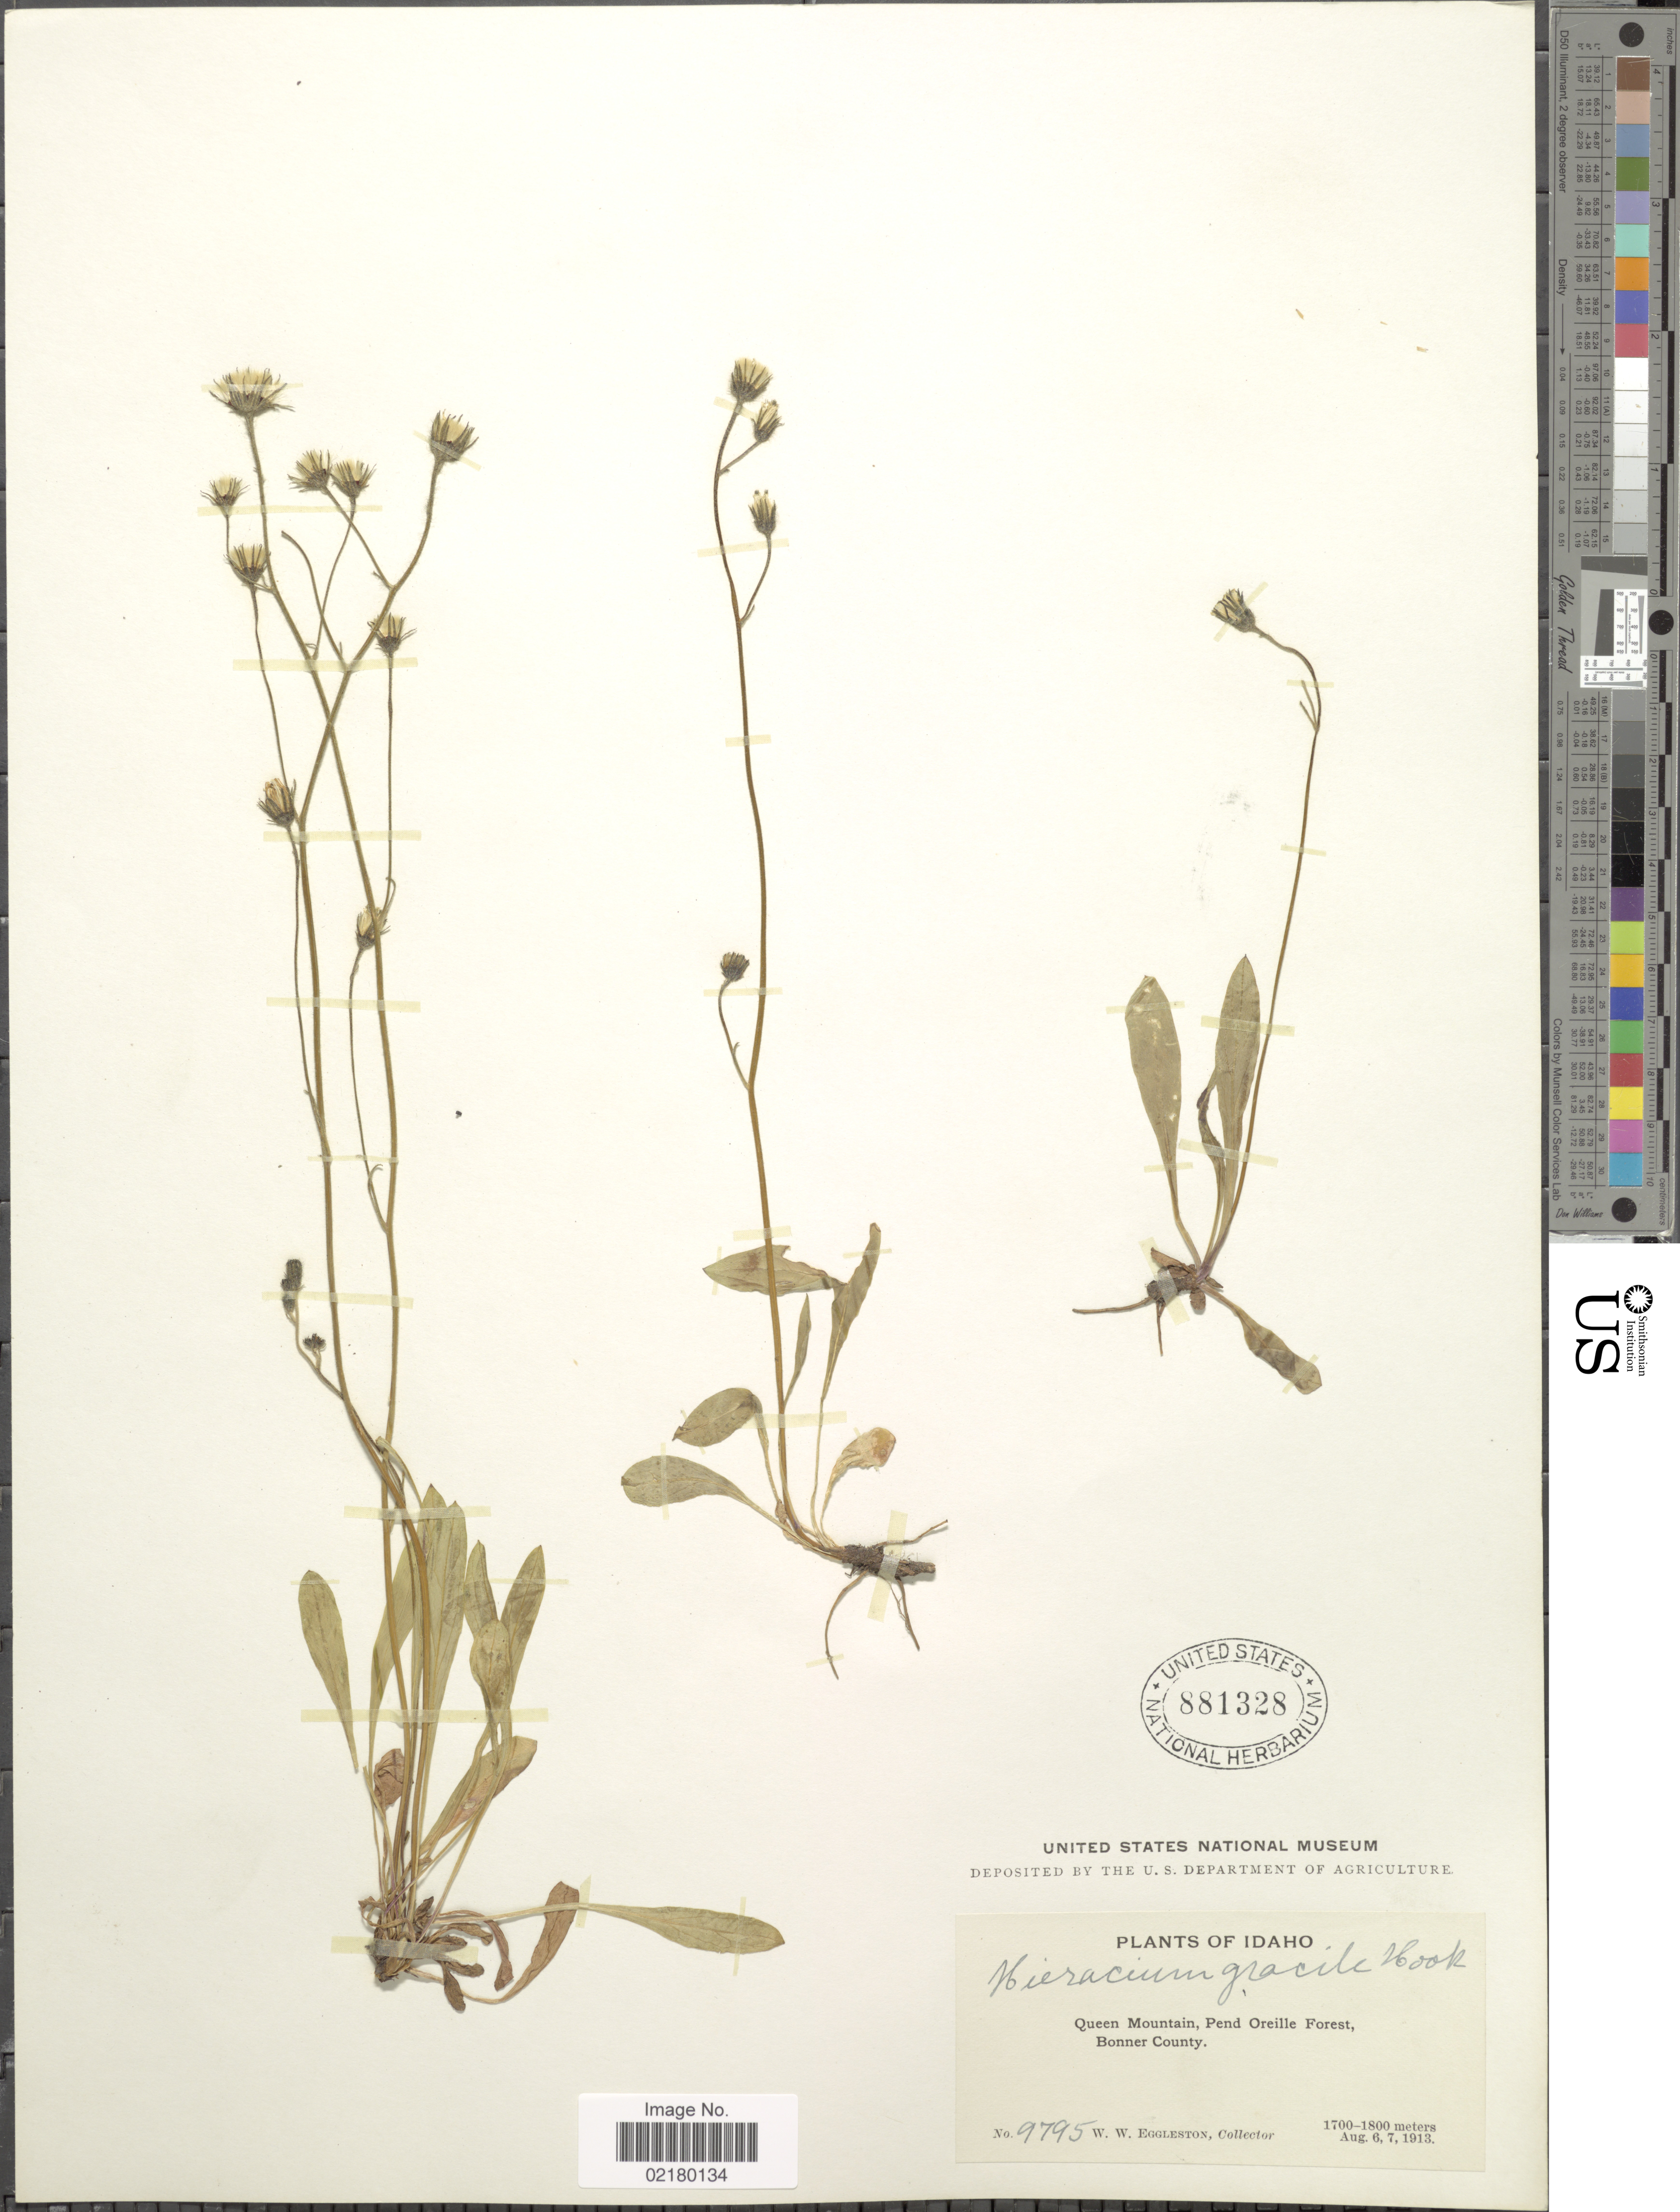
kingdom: Plantae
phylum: Tracheophyta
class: Magnoliopsida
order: Asterales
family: Asteraceae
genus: Hieracium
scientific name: Hieracium triste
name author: Willd. ex Spreng.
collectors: W. W. Eggleston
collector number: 9795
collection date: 1913-08-06/1913-08-07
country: United States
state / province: Idaho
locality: Queen Mountain, Pend Oreile Forest, Bonner County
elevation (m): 1700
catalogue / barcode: US 881328